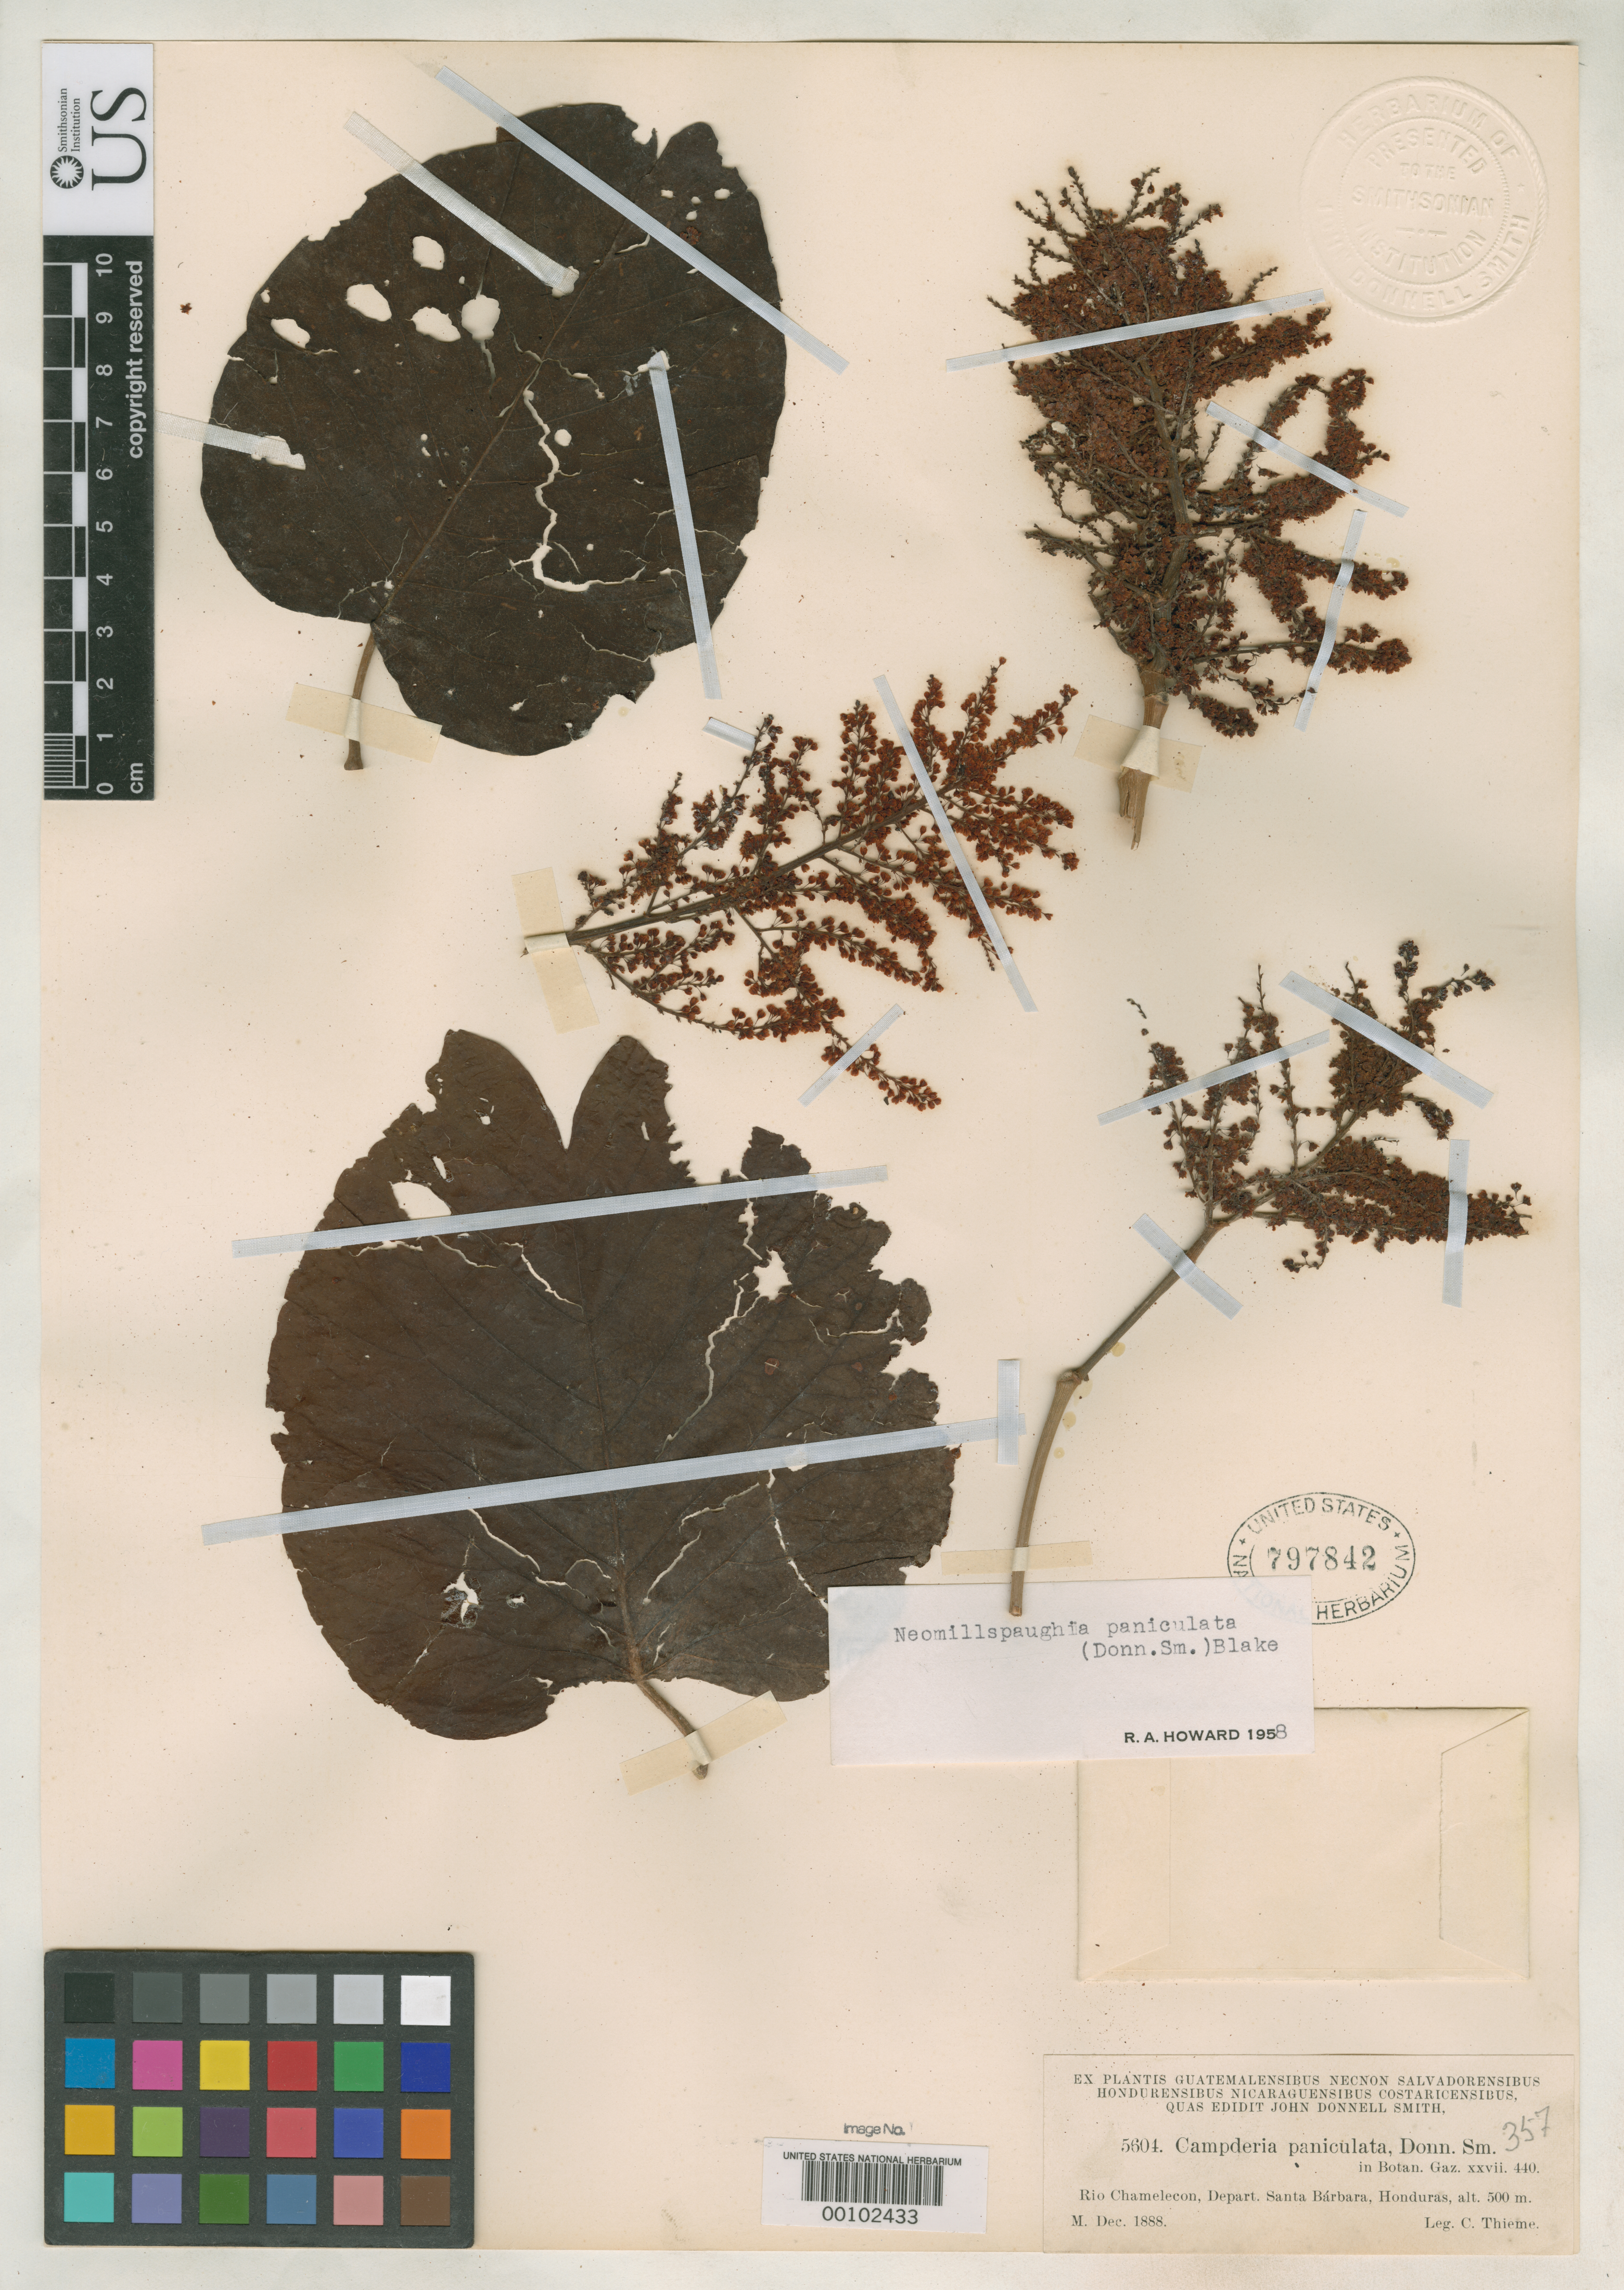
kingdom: Plantae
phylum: Tracheophyta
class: Magnoliopsida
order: Caryophyllales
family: Polygonaceae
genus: Campderia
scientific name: Campderia paniculata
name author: Donn. Sm.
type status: Type Collection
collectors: C. Thieme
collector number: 5604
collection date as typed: Dec 1888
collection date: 1888-12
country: Honduras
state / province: Santa Bárbara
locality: Chamelcon River.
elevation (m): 500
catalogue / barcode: US 797842